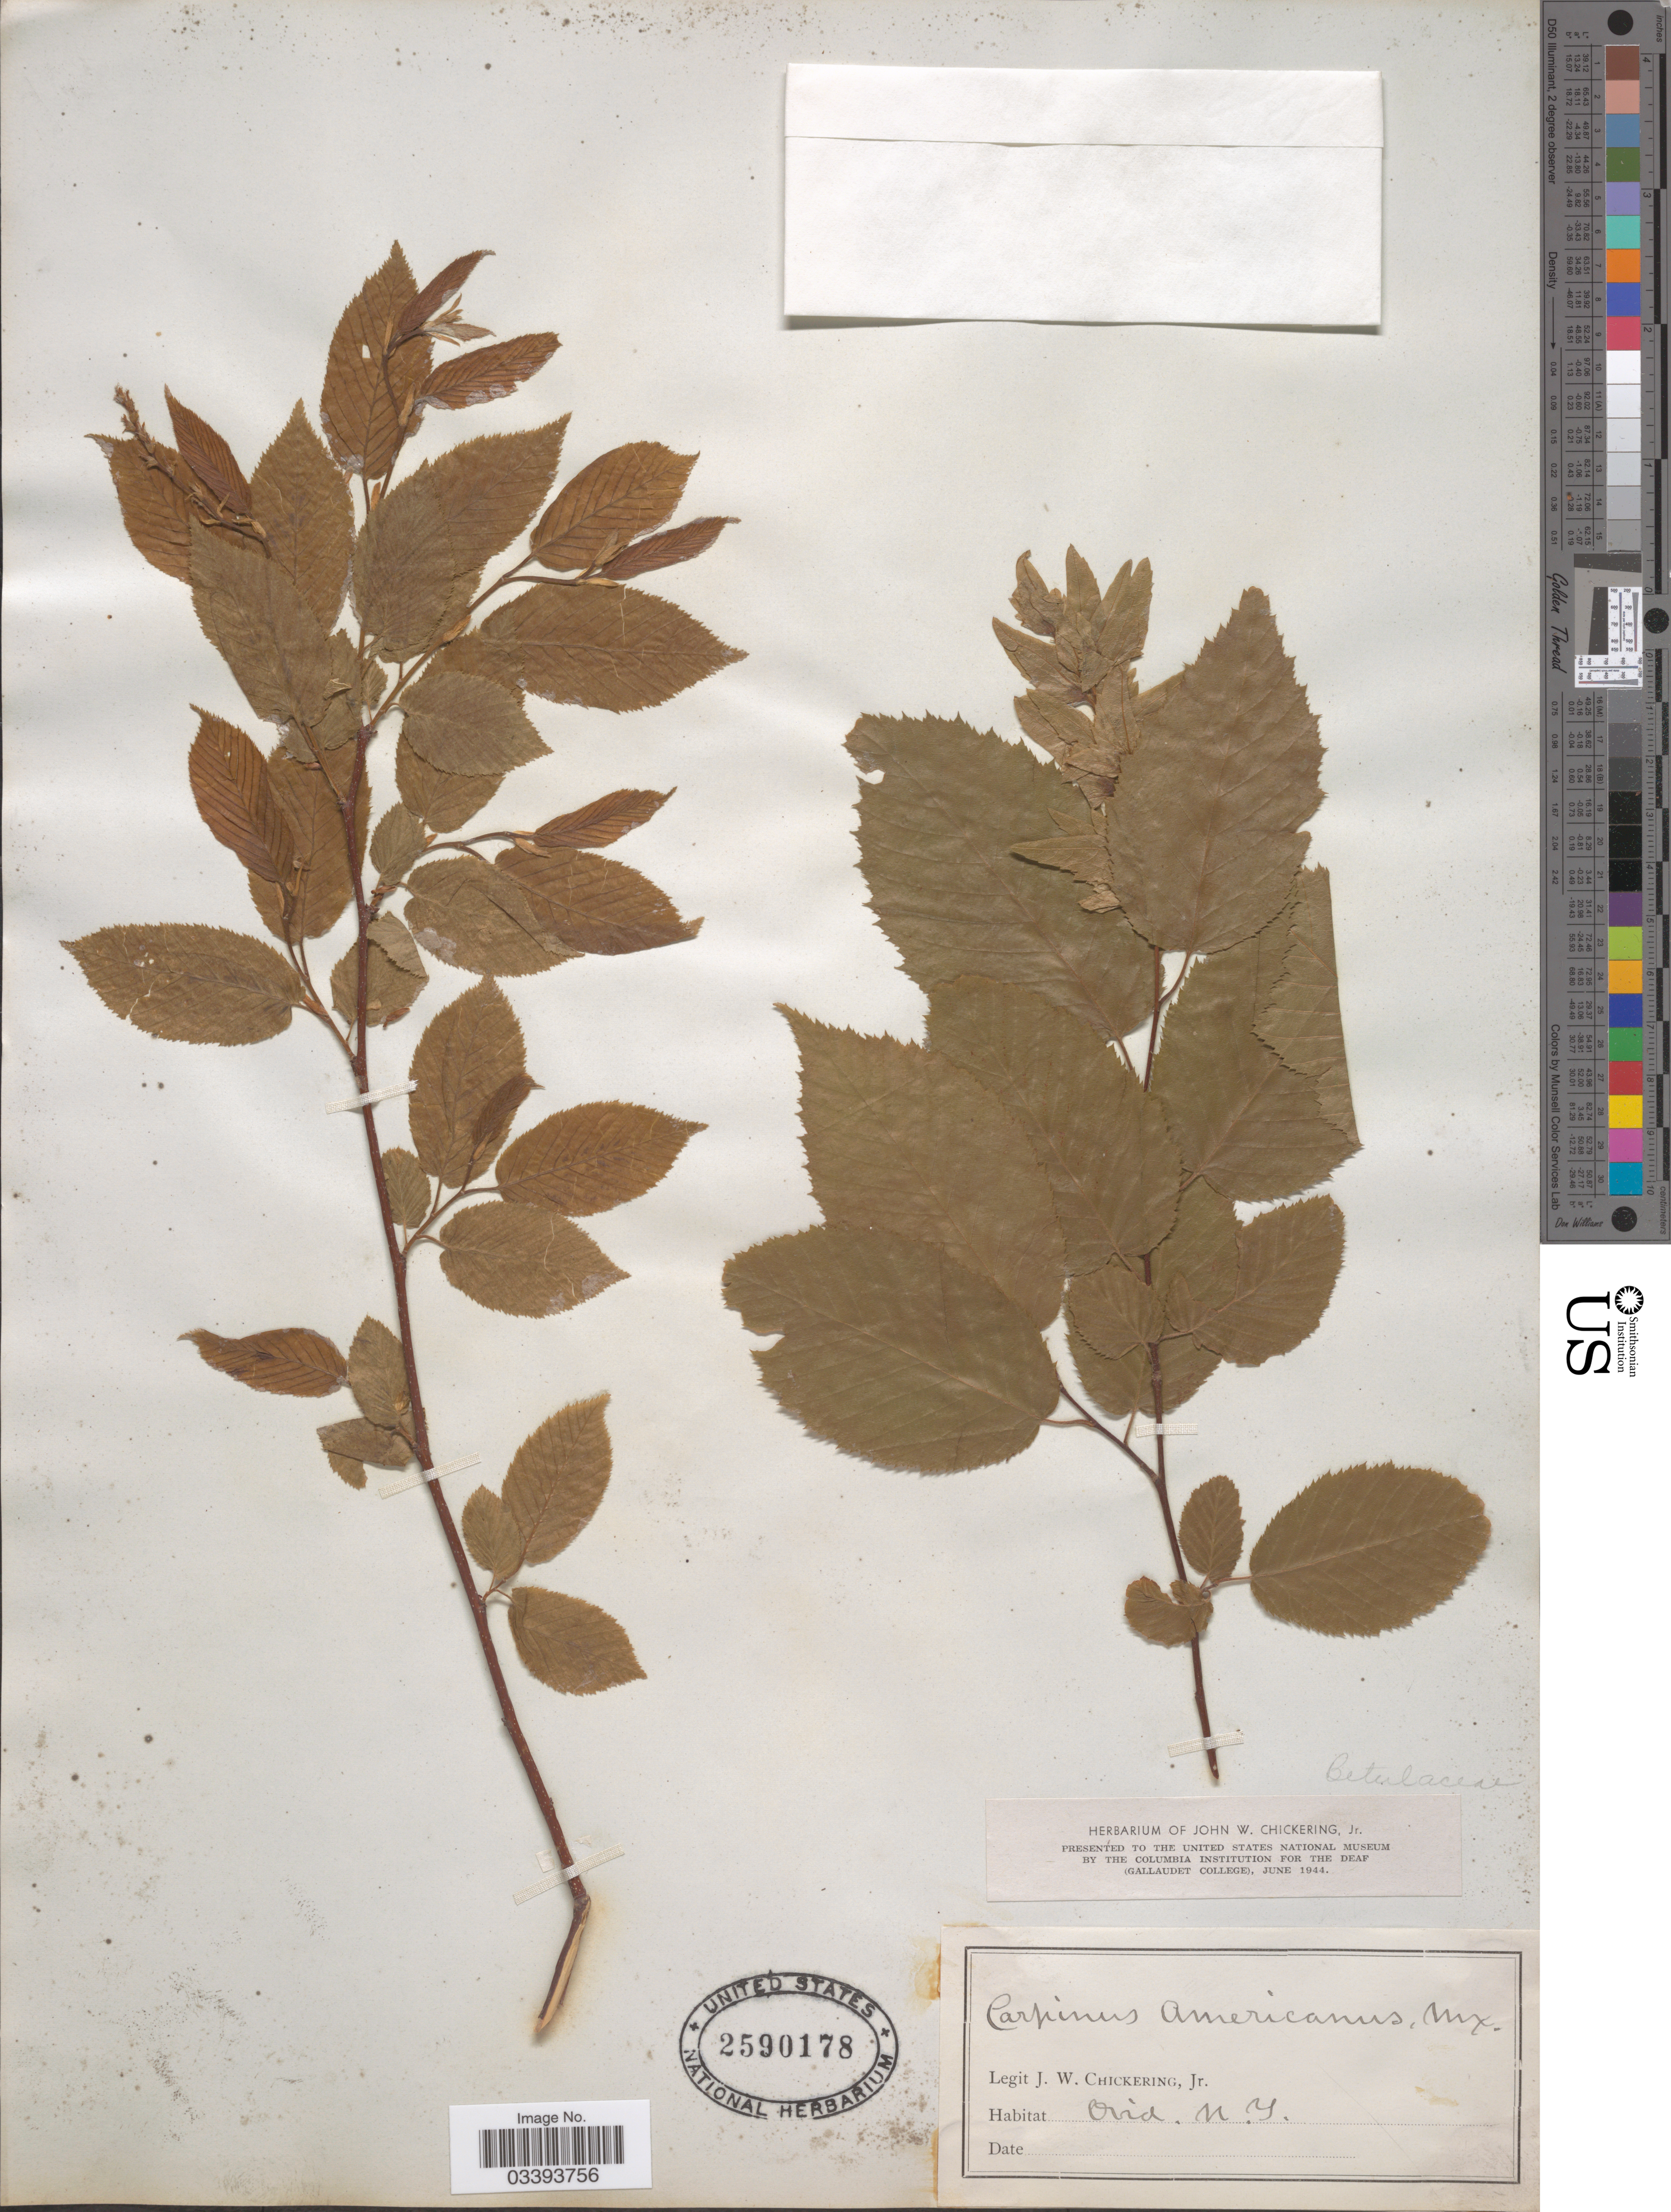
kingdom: Plantae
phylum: Tracheophyta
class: Magnoliopsida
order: Fagales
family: Betulaceae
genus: Carpinus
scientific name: Carpinus americanus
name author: Michx.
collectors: J. W. Chickering Jr.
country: United States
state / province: New York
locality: Ovid.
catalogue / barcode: US 2590178